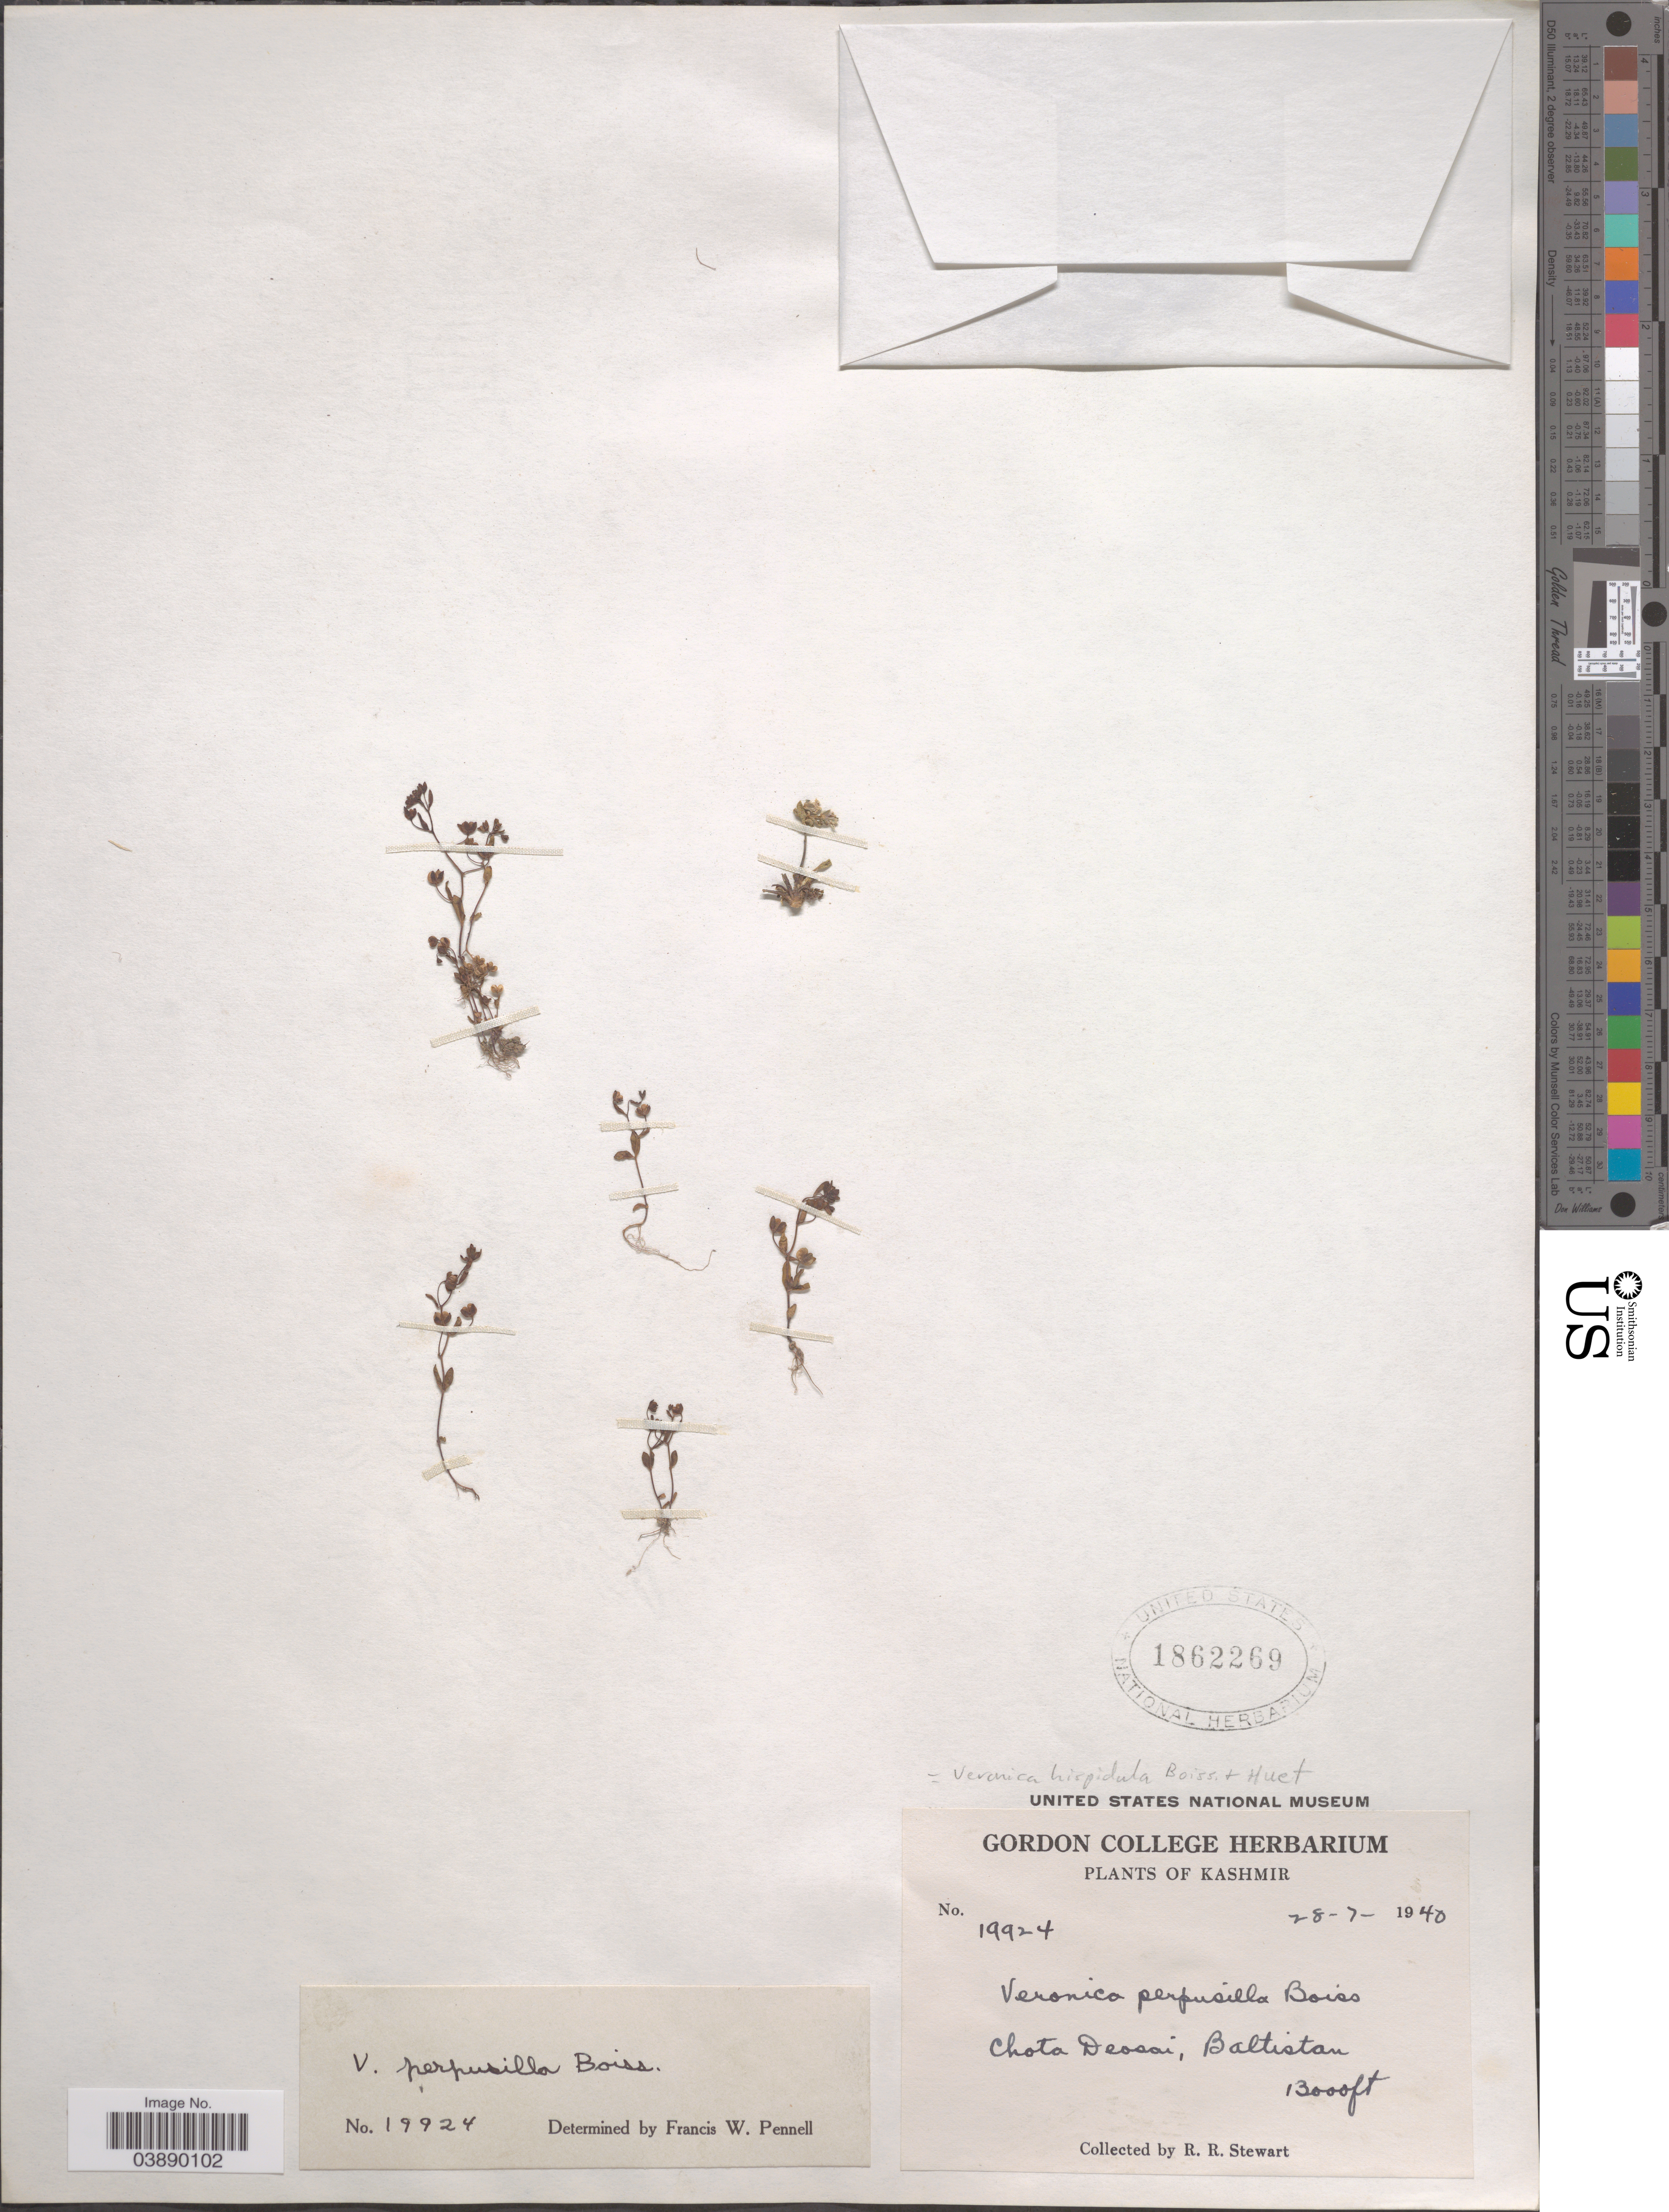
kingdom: Plantae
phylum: Tracheophyta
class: Magnoliopsida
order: Lamiales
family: Plantaginaceae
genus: Veronica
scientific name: Veronica hispidula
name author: Boiss. & A. Huet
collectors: R. Stewart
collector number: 19924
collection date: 1940-07-28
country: India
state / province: Jammu and Kashmir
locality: Kashmir. Chota Deosai, Baltistan.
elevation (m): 3962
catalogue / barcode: US 1862269